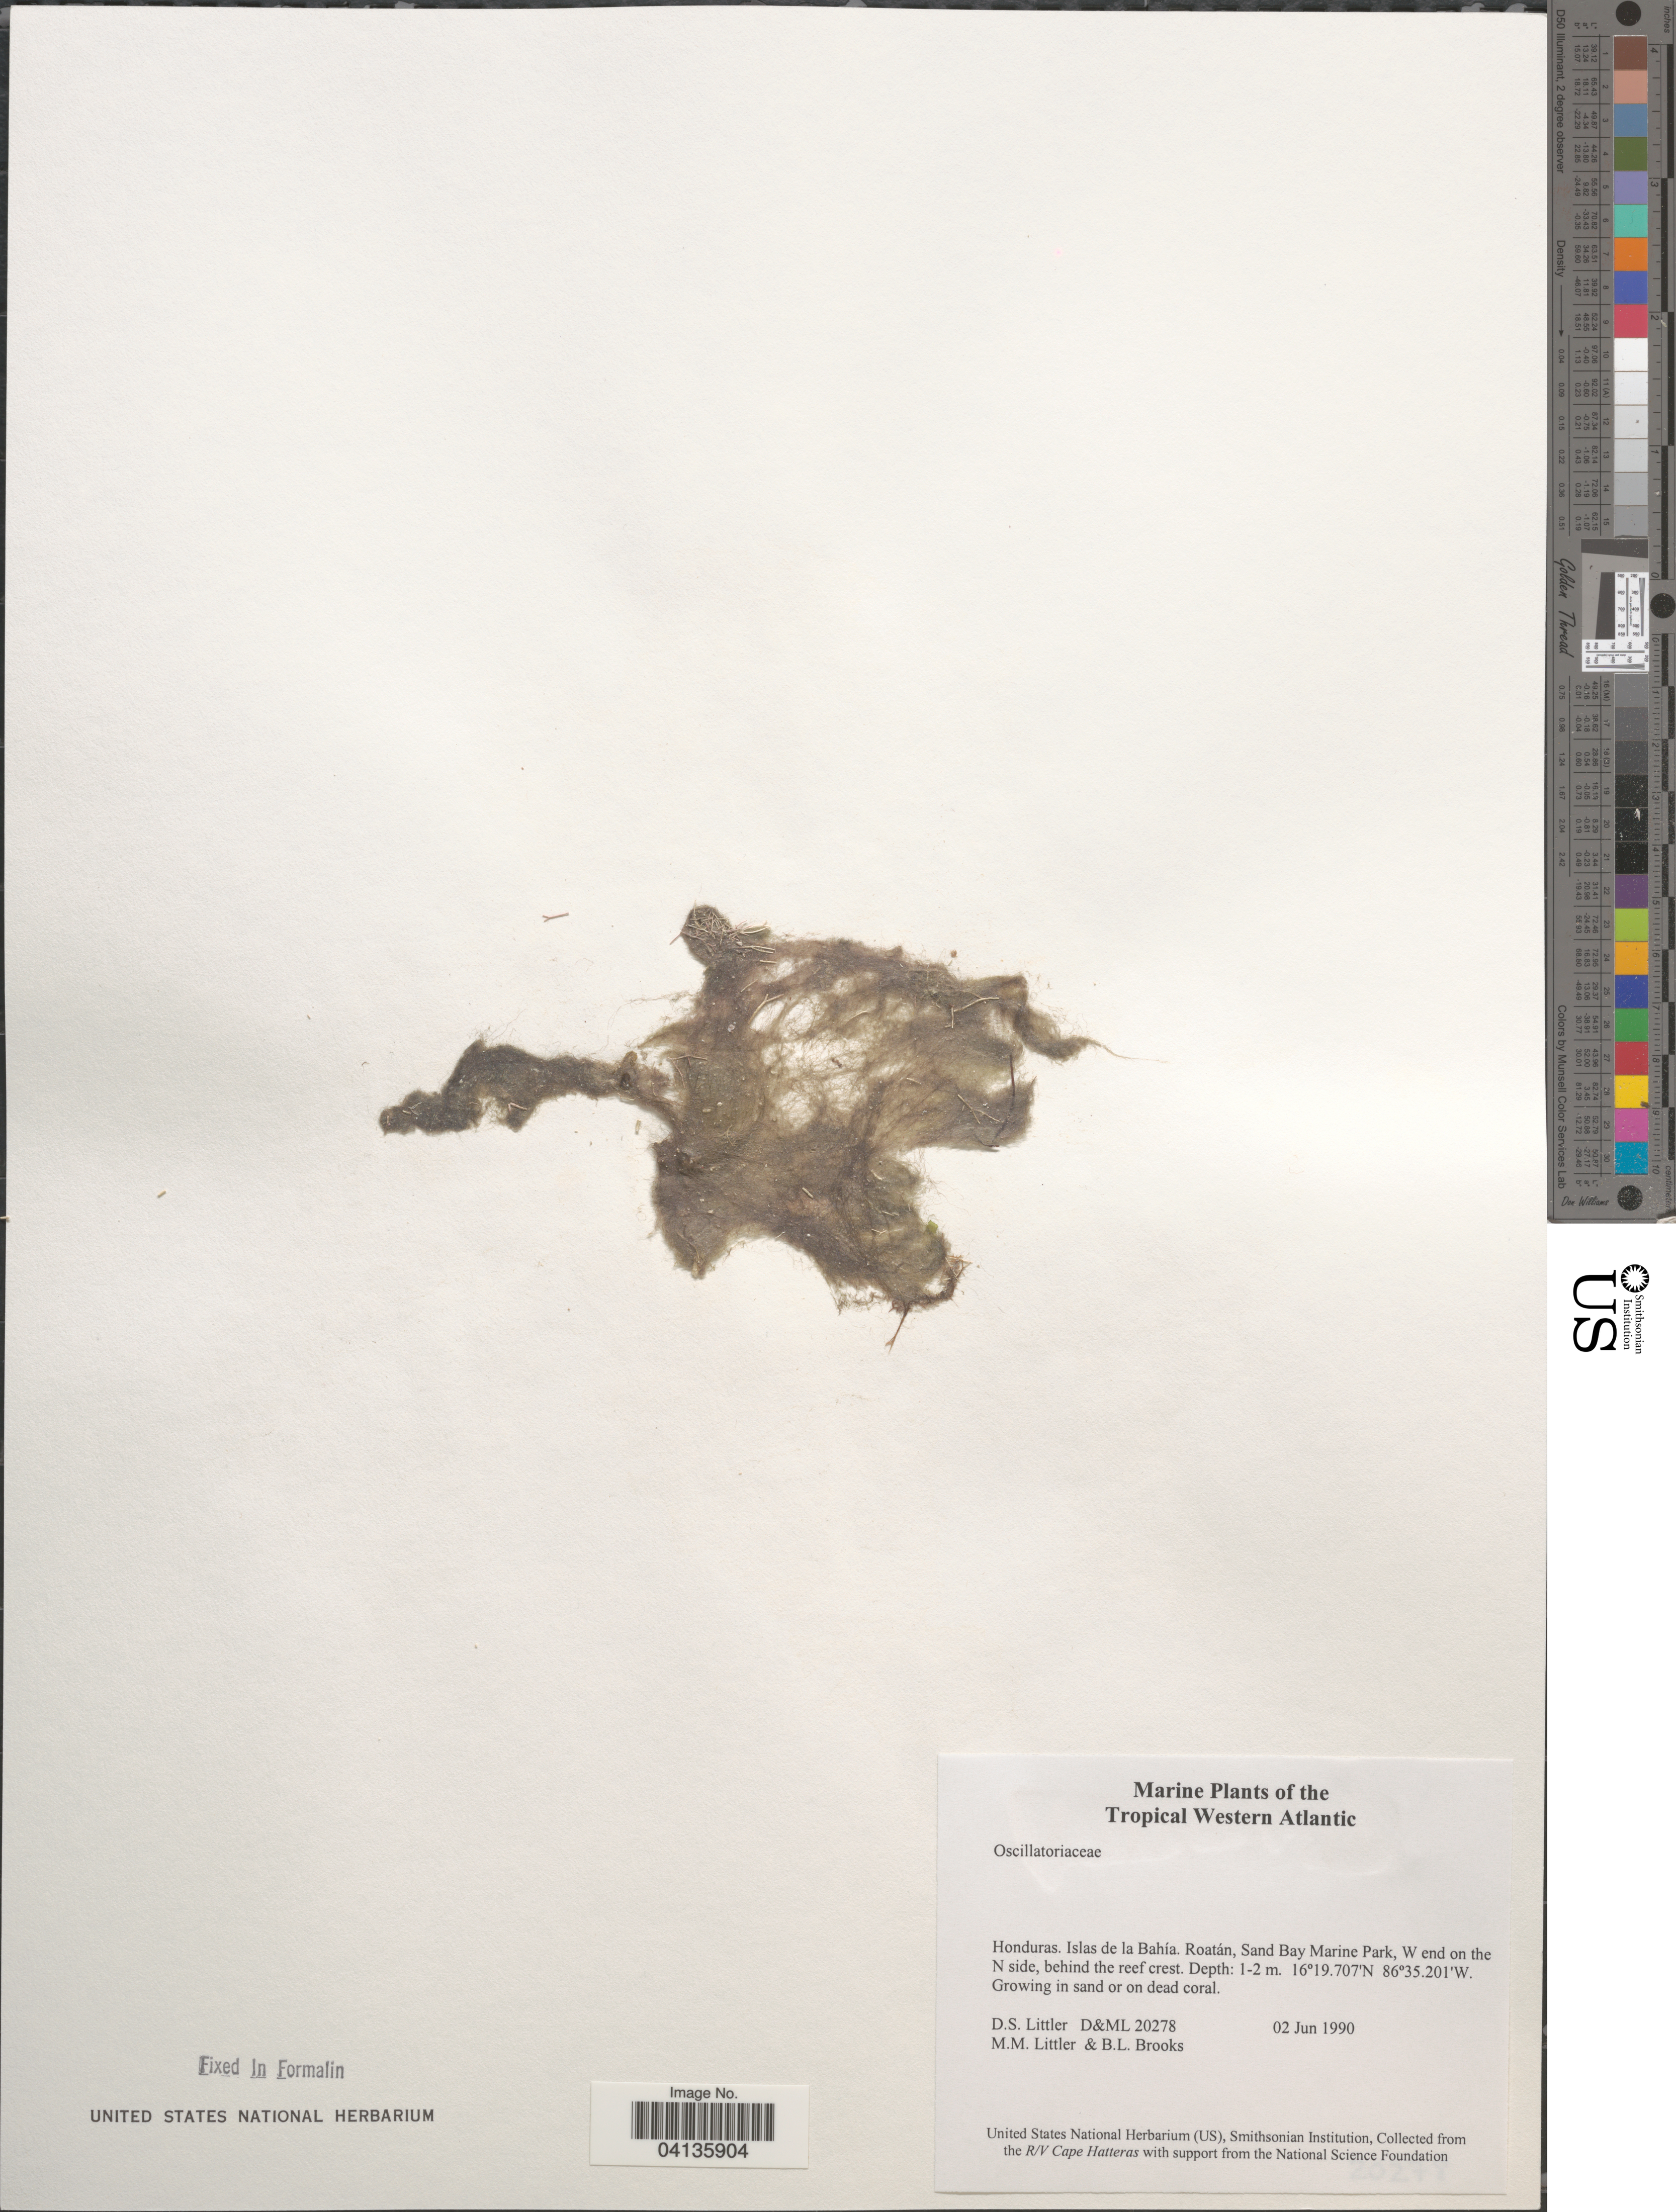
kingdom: Bacteria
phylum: Cyanobacteria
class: Cyanobacteriia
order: Cyanobacteriales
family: Oscillatoriaceae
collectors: D. S. Littler & B. Brooks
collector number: D&ML 20278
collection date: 1990-06-02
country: Honduras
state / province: Islas de la Bahía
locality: The Tropical Western Atlantic. Roatán, Sand Bay Marine Park, W end of the N side, behind the reef crest.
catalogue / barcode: US 238749